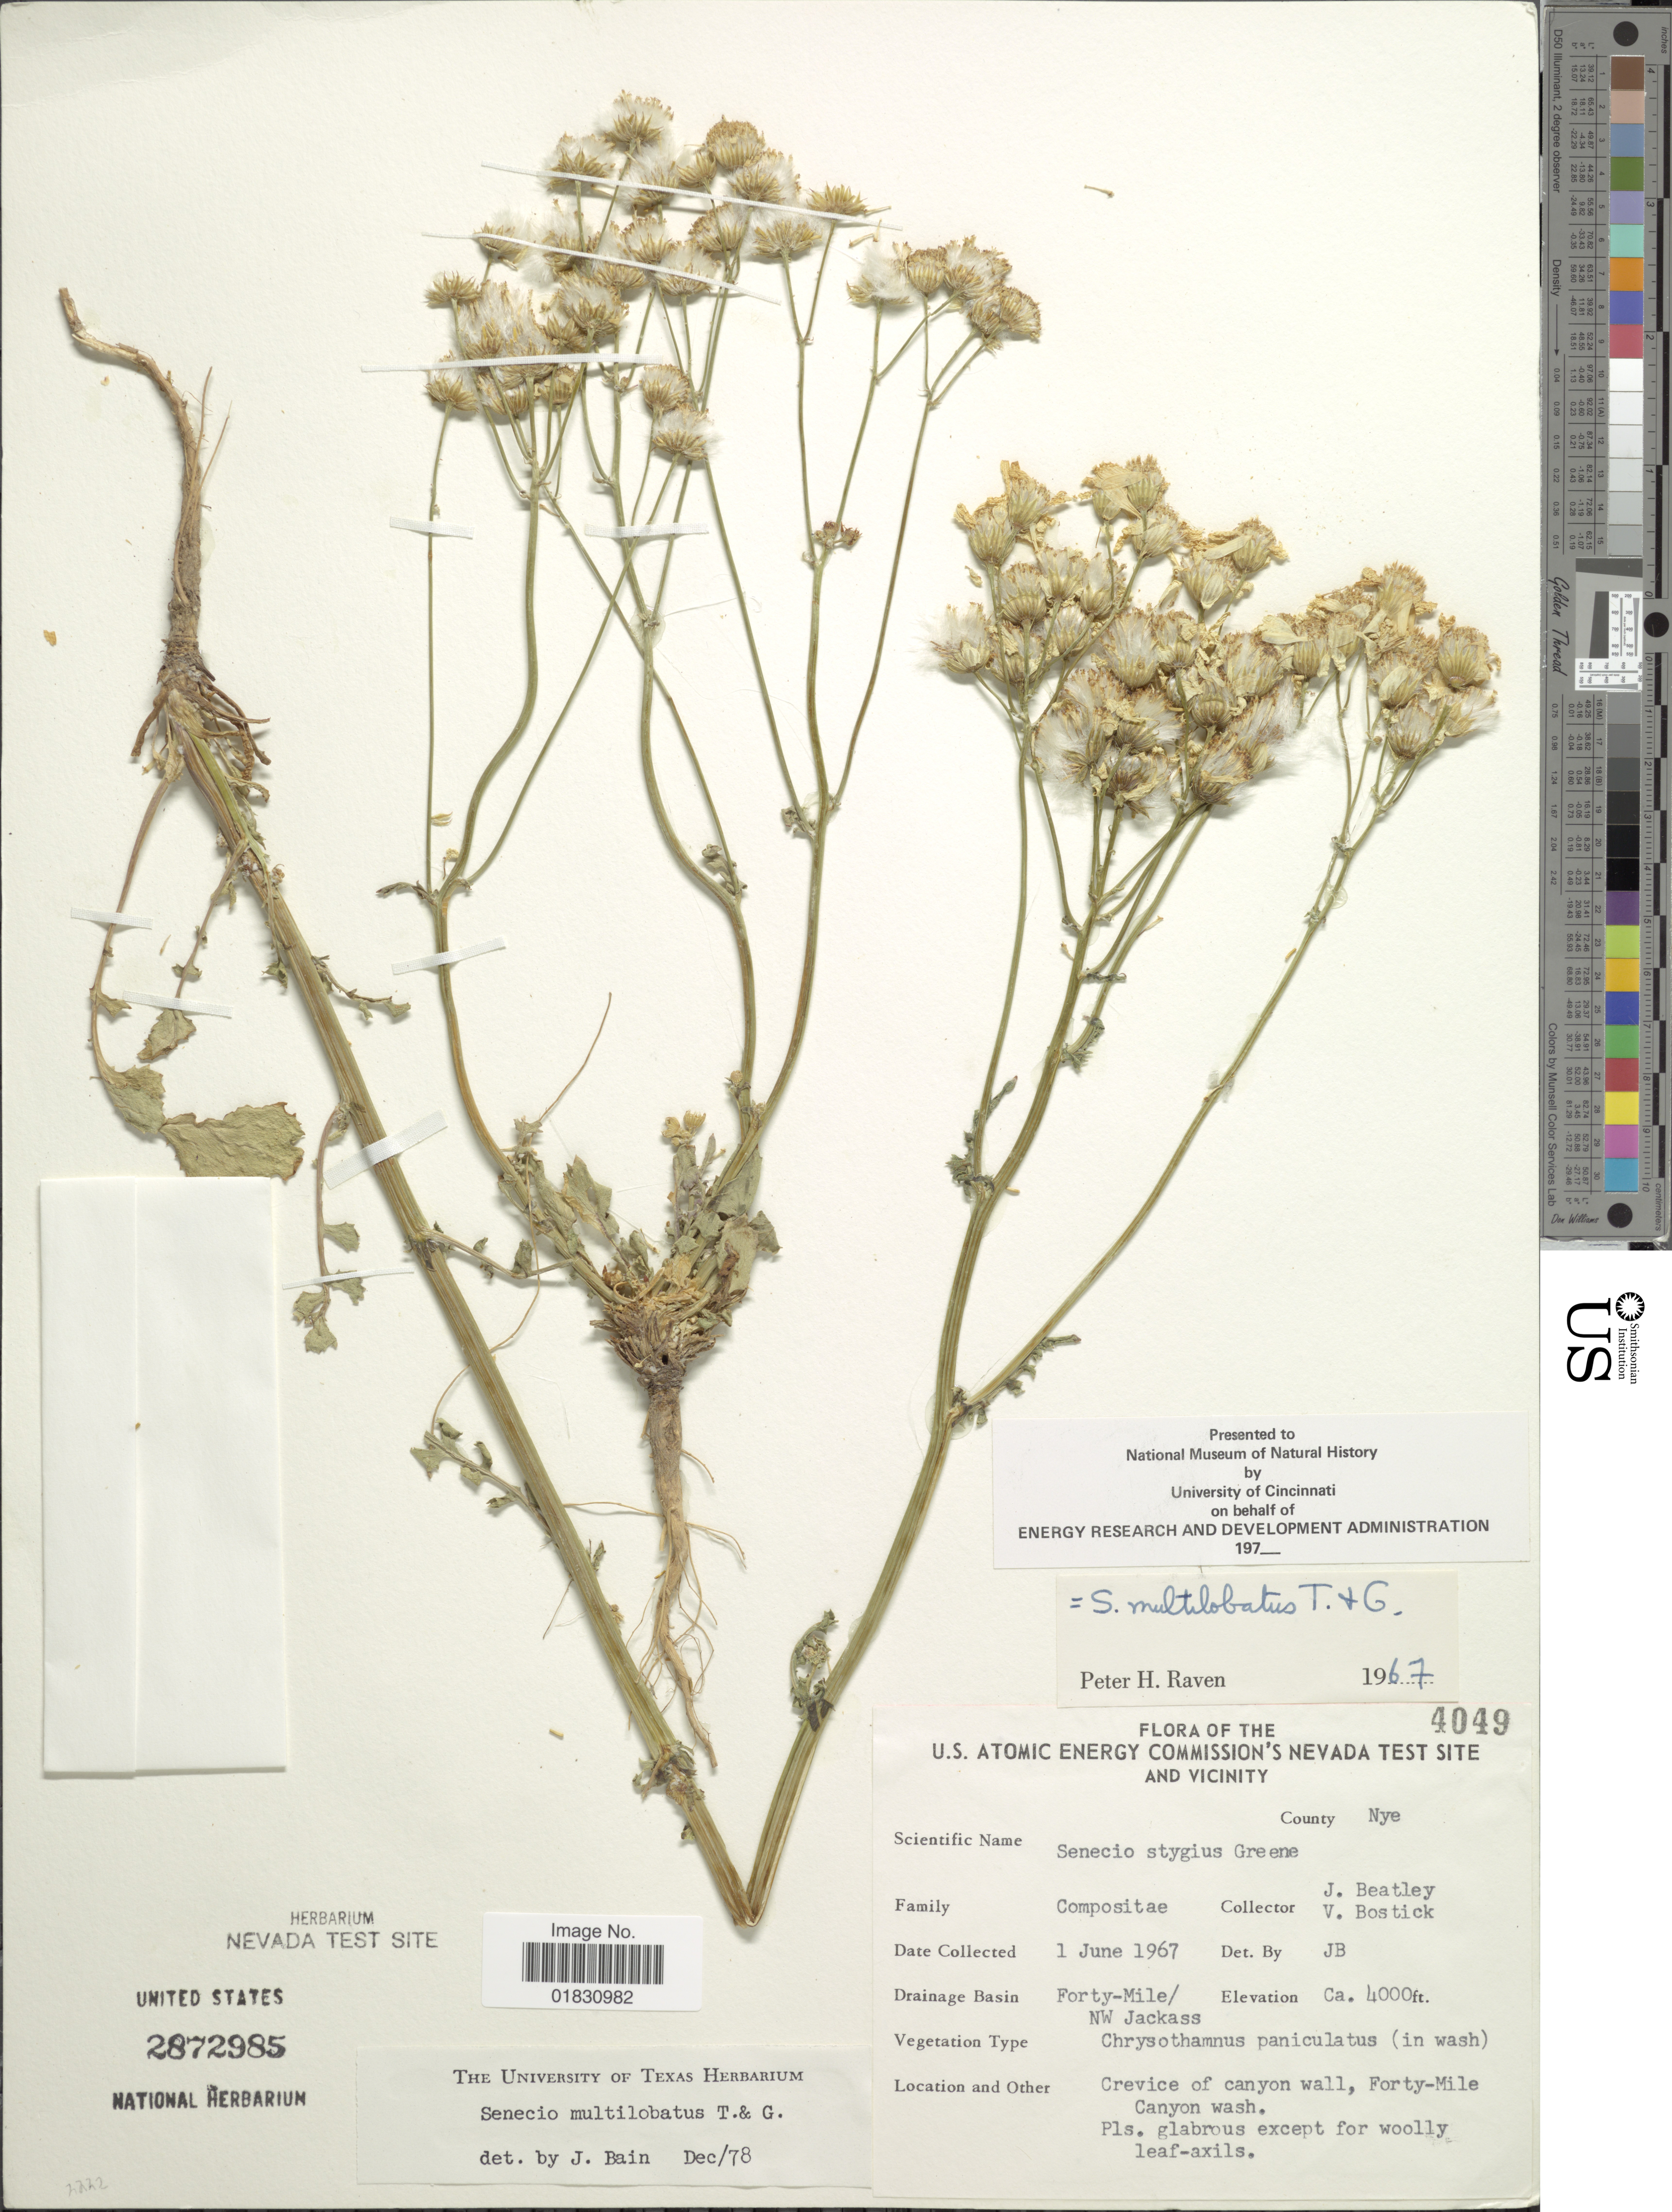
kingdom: Plantae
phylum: Tracheophyta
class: Magnoliopsida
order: Asterales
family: Asteraceae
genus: Packera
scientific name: Packera multilobata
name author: (Torr. & A. Gray) W.A. Weber & Á. Löve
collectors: J. C. Beatley & V. Bostick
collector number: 4049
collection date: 1967-06-01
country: United States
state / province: Nevada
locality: U.S. Atomic Energy Commission's Nevada Test Site And Vicinity, County Nye, Drainage Basin Forty-Mile/ NW Jackass, Crevices of canyon wall, Forty-Mile Canyon wash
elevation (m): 1219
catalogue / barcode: US 2872985